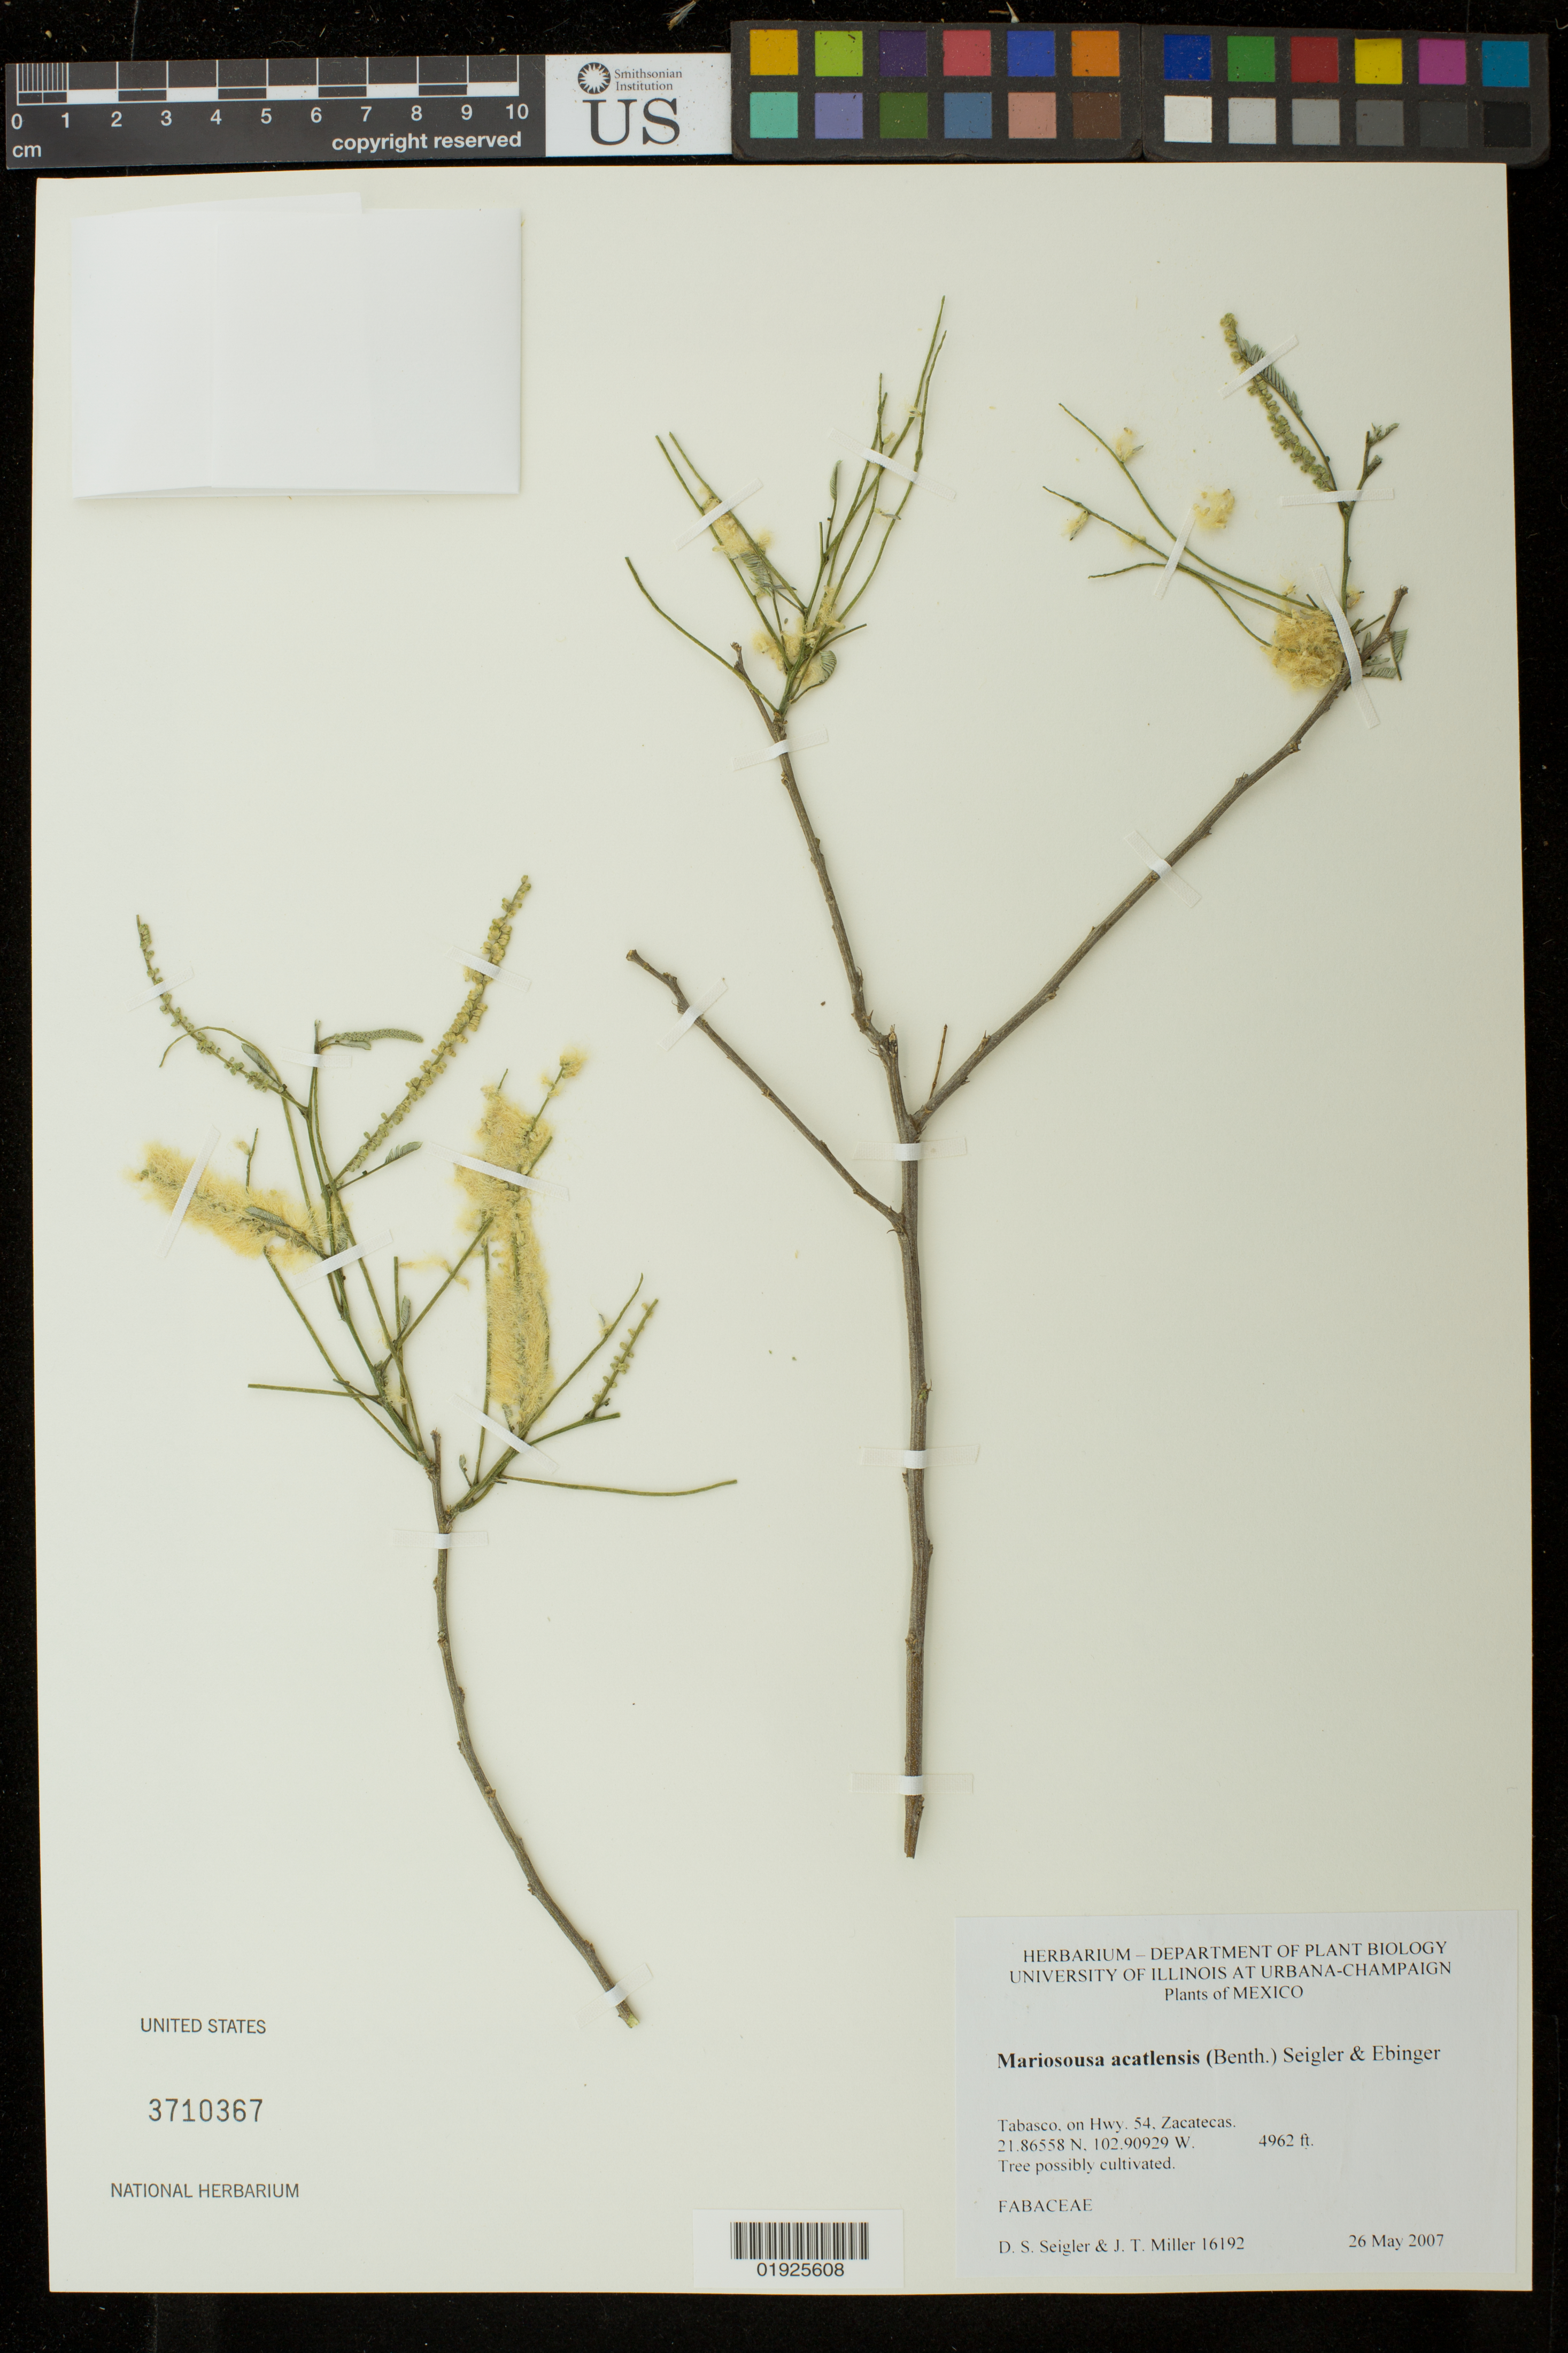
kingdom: Plantae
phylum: Tracheophyta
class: Magnoliopsida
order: Fabales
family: Fabaceae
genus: Mariosousa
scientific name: Mariosousa acatlensis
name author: (Benth.) Seigler & Ebinger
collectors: D. S. Seigler & J. T. Miller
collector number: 16192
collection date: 2007-05-26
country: Mexico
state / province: Zacatecas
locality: Tabasco, on Hwy 54.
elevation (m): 1512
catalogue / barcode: US 3710367